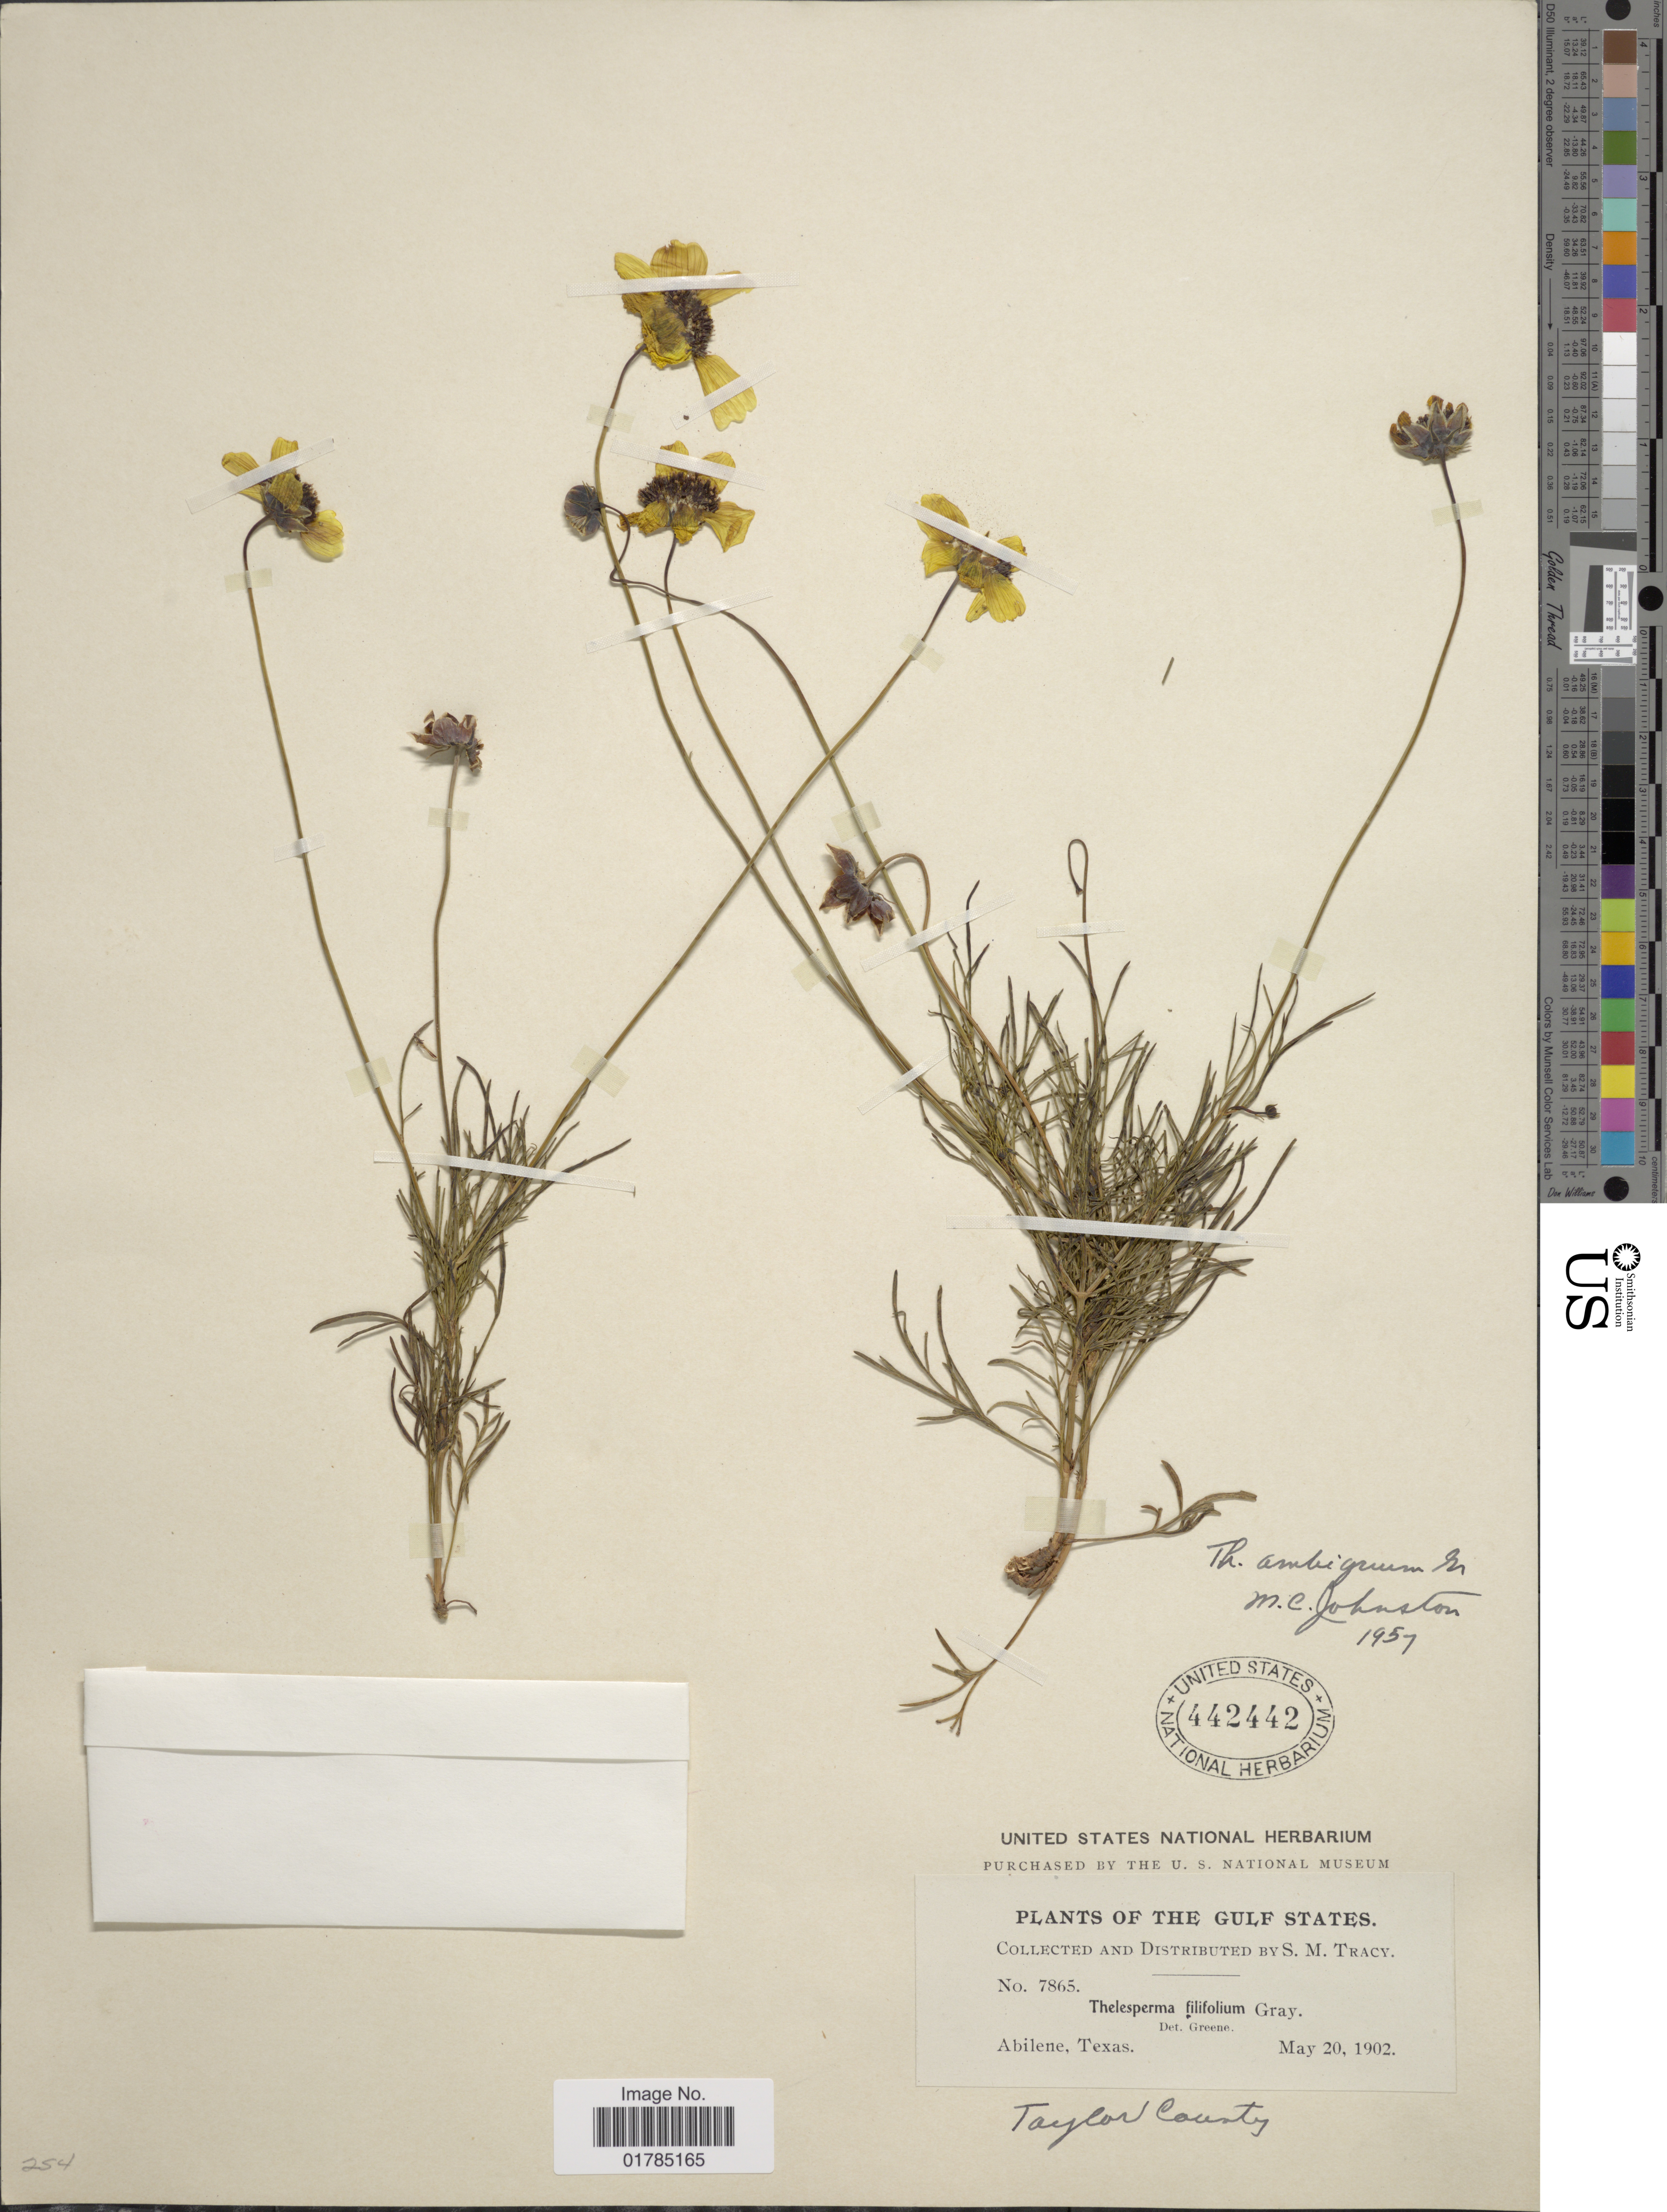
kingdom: Plantae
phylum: Tracheophyta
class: Magnoliopsida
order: Asterales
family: Asteraceae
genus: Thelesperma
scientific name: Thelesperma ambiguum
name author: A. Gray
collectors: S. M. Tracy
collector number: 7865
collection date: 1902-05-20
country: United States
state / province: Texas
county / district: Taylor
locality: Abilene, Gulf States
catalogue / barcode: US 442442